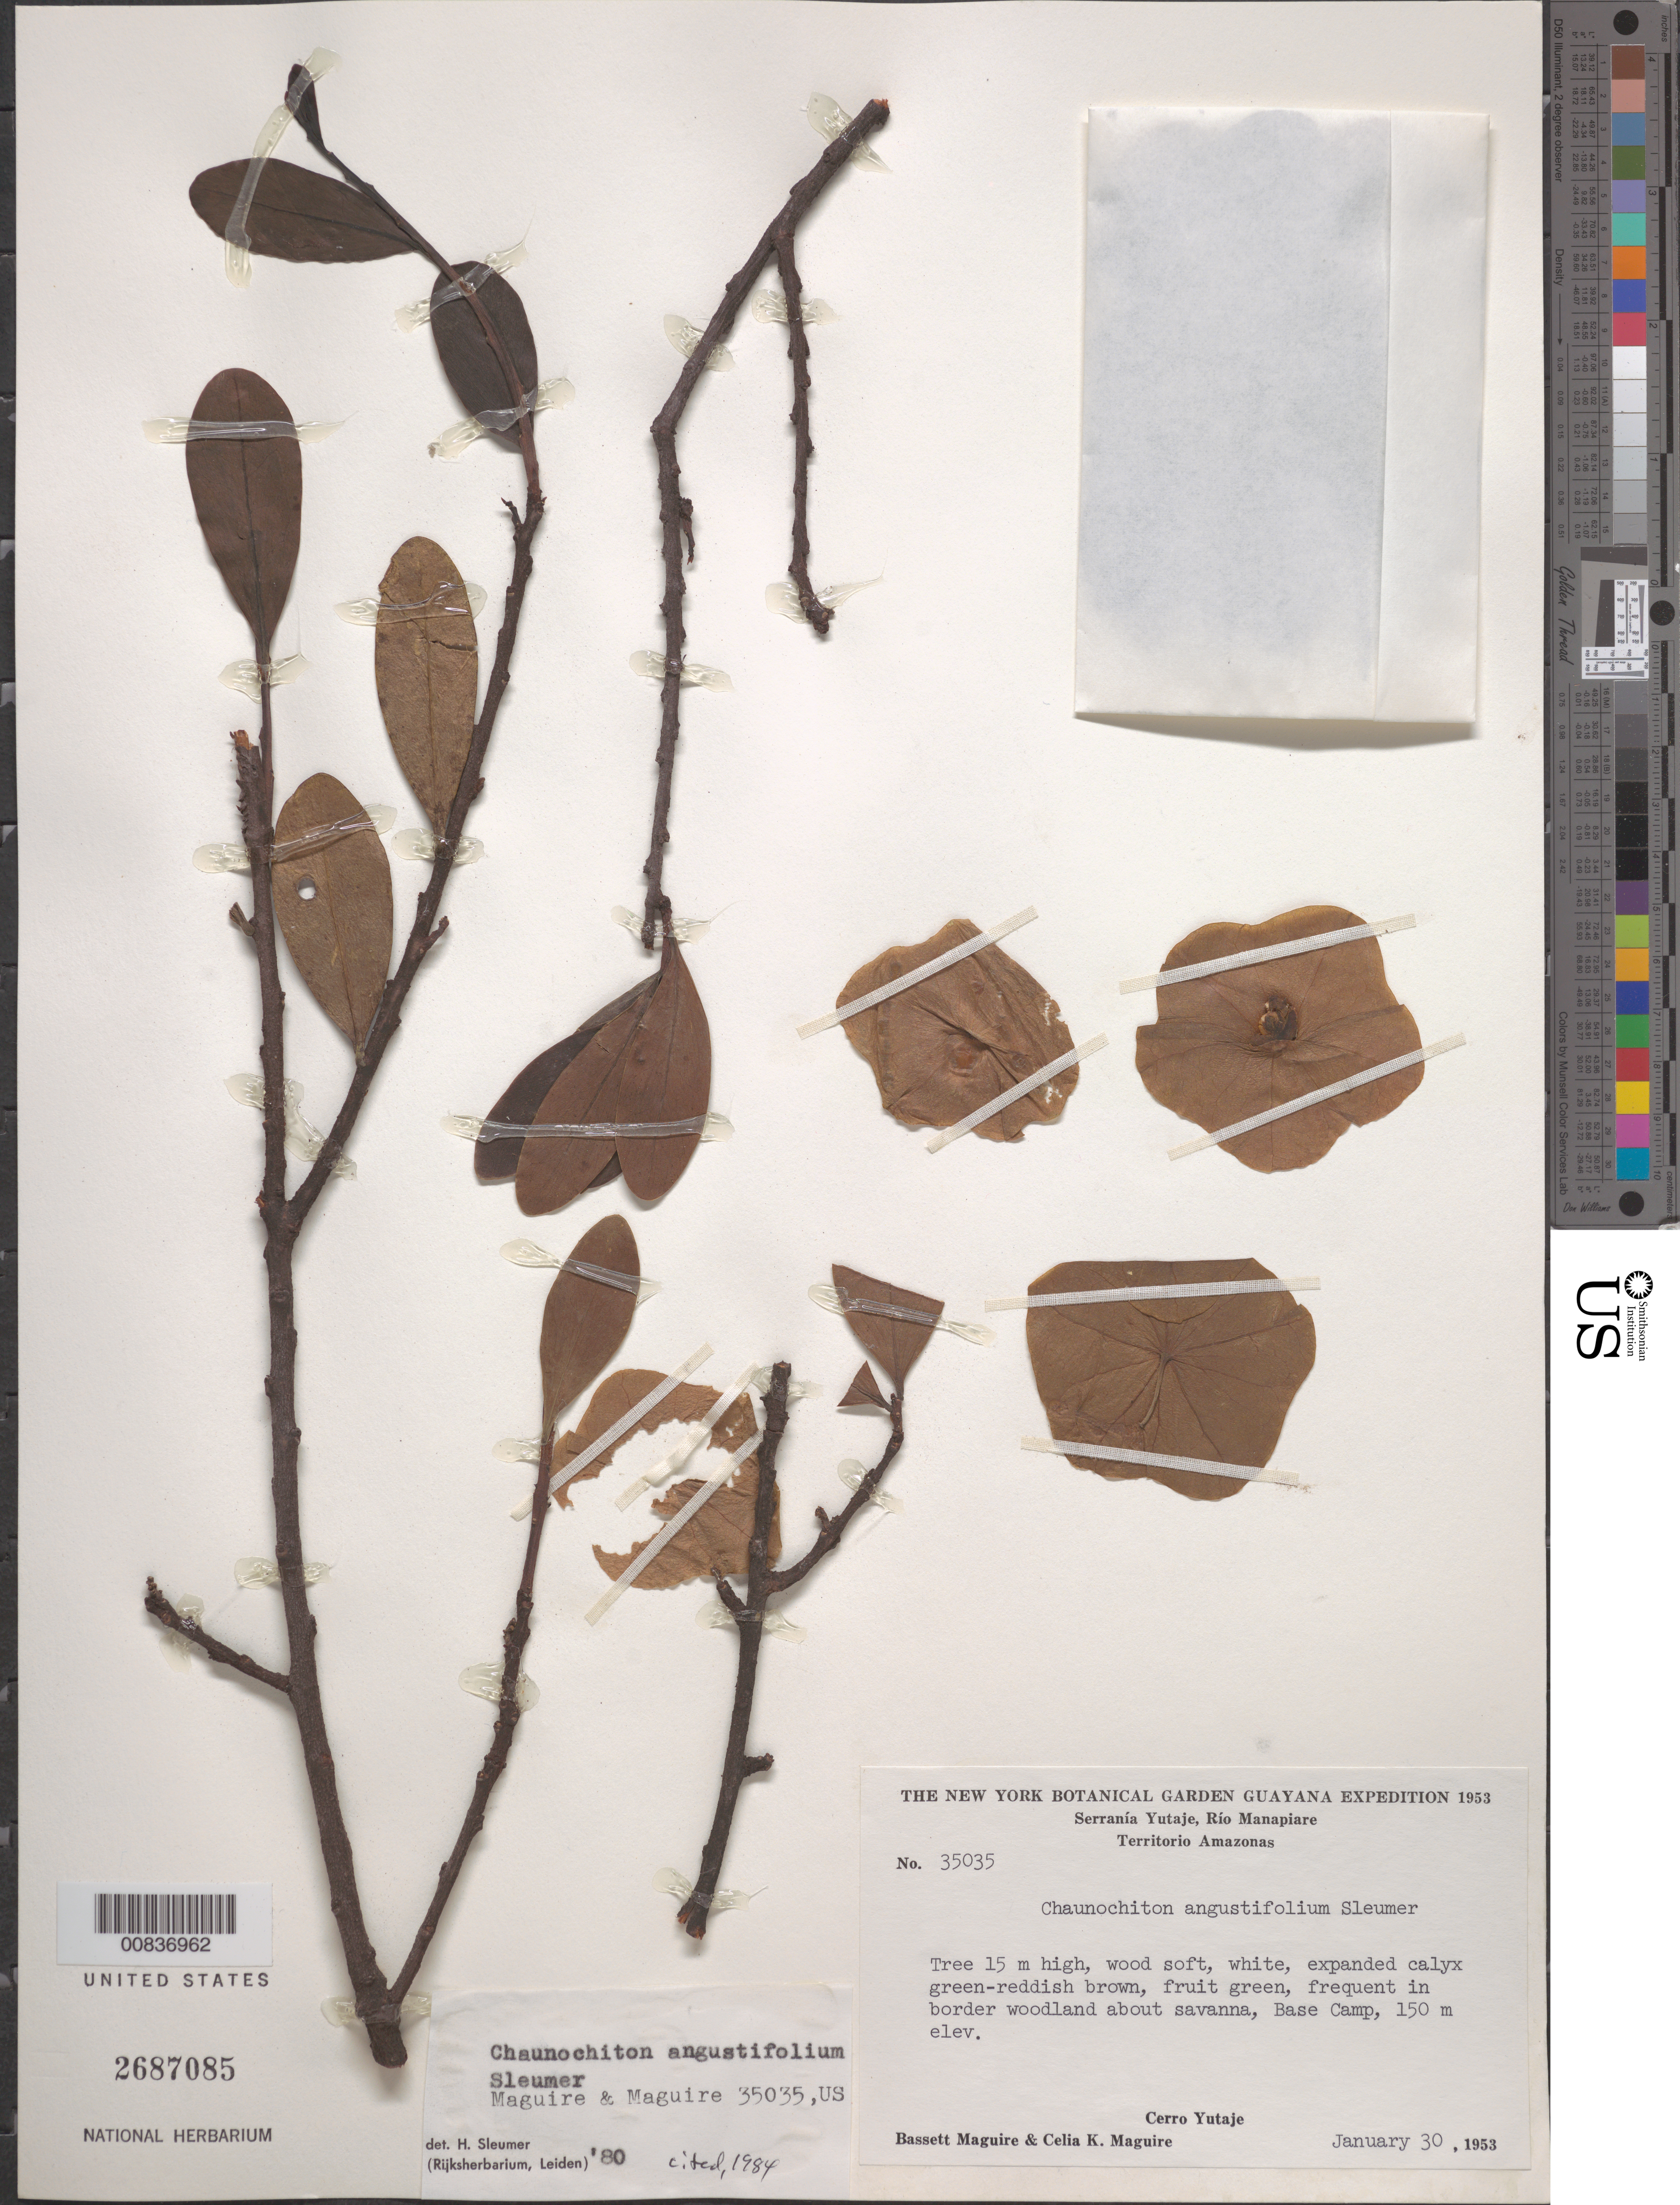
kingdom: Plantae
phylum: Tracheophyta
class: Magnoliopsida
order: Santalales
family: Aptandraceae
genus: Chaunochiton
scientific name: Chaunochiton angustifolium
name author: Sleumer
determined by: Sleumer, H. O.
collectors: B. Maguire & C. K. Maguire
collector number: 35035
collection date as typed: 30-Jan-53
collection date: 1953-01-30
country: Venezuela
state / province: Amazonas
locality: Serranía Yutajé, Río Manapiare, Base Camp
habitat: Border woodland about savanna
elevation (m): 150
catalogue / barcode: US 2687085